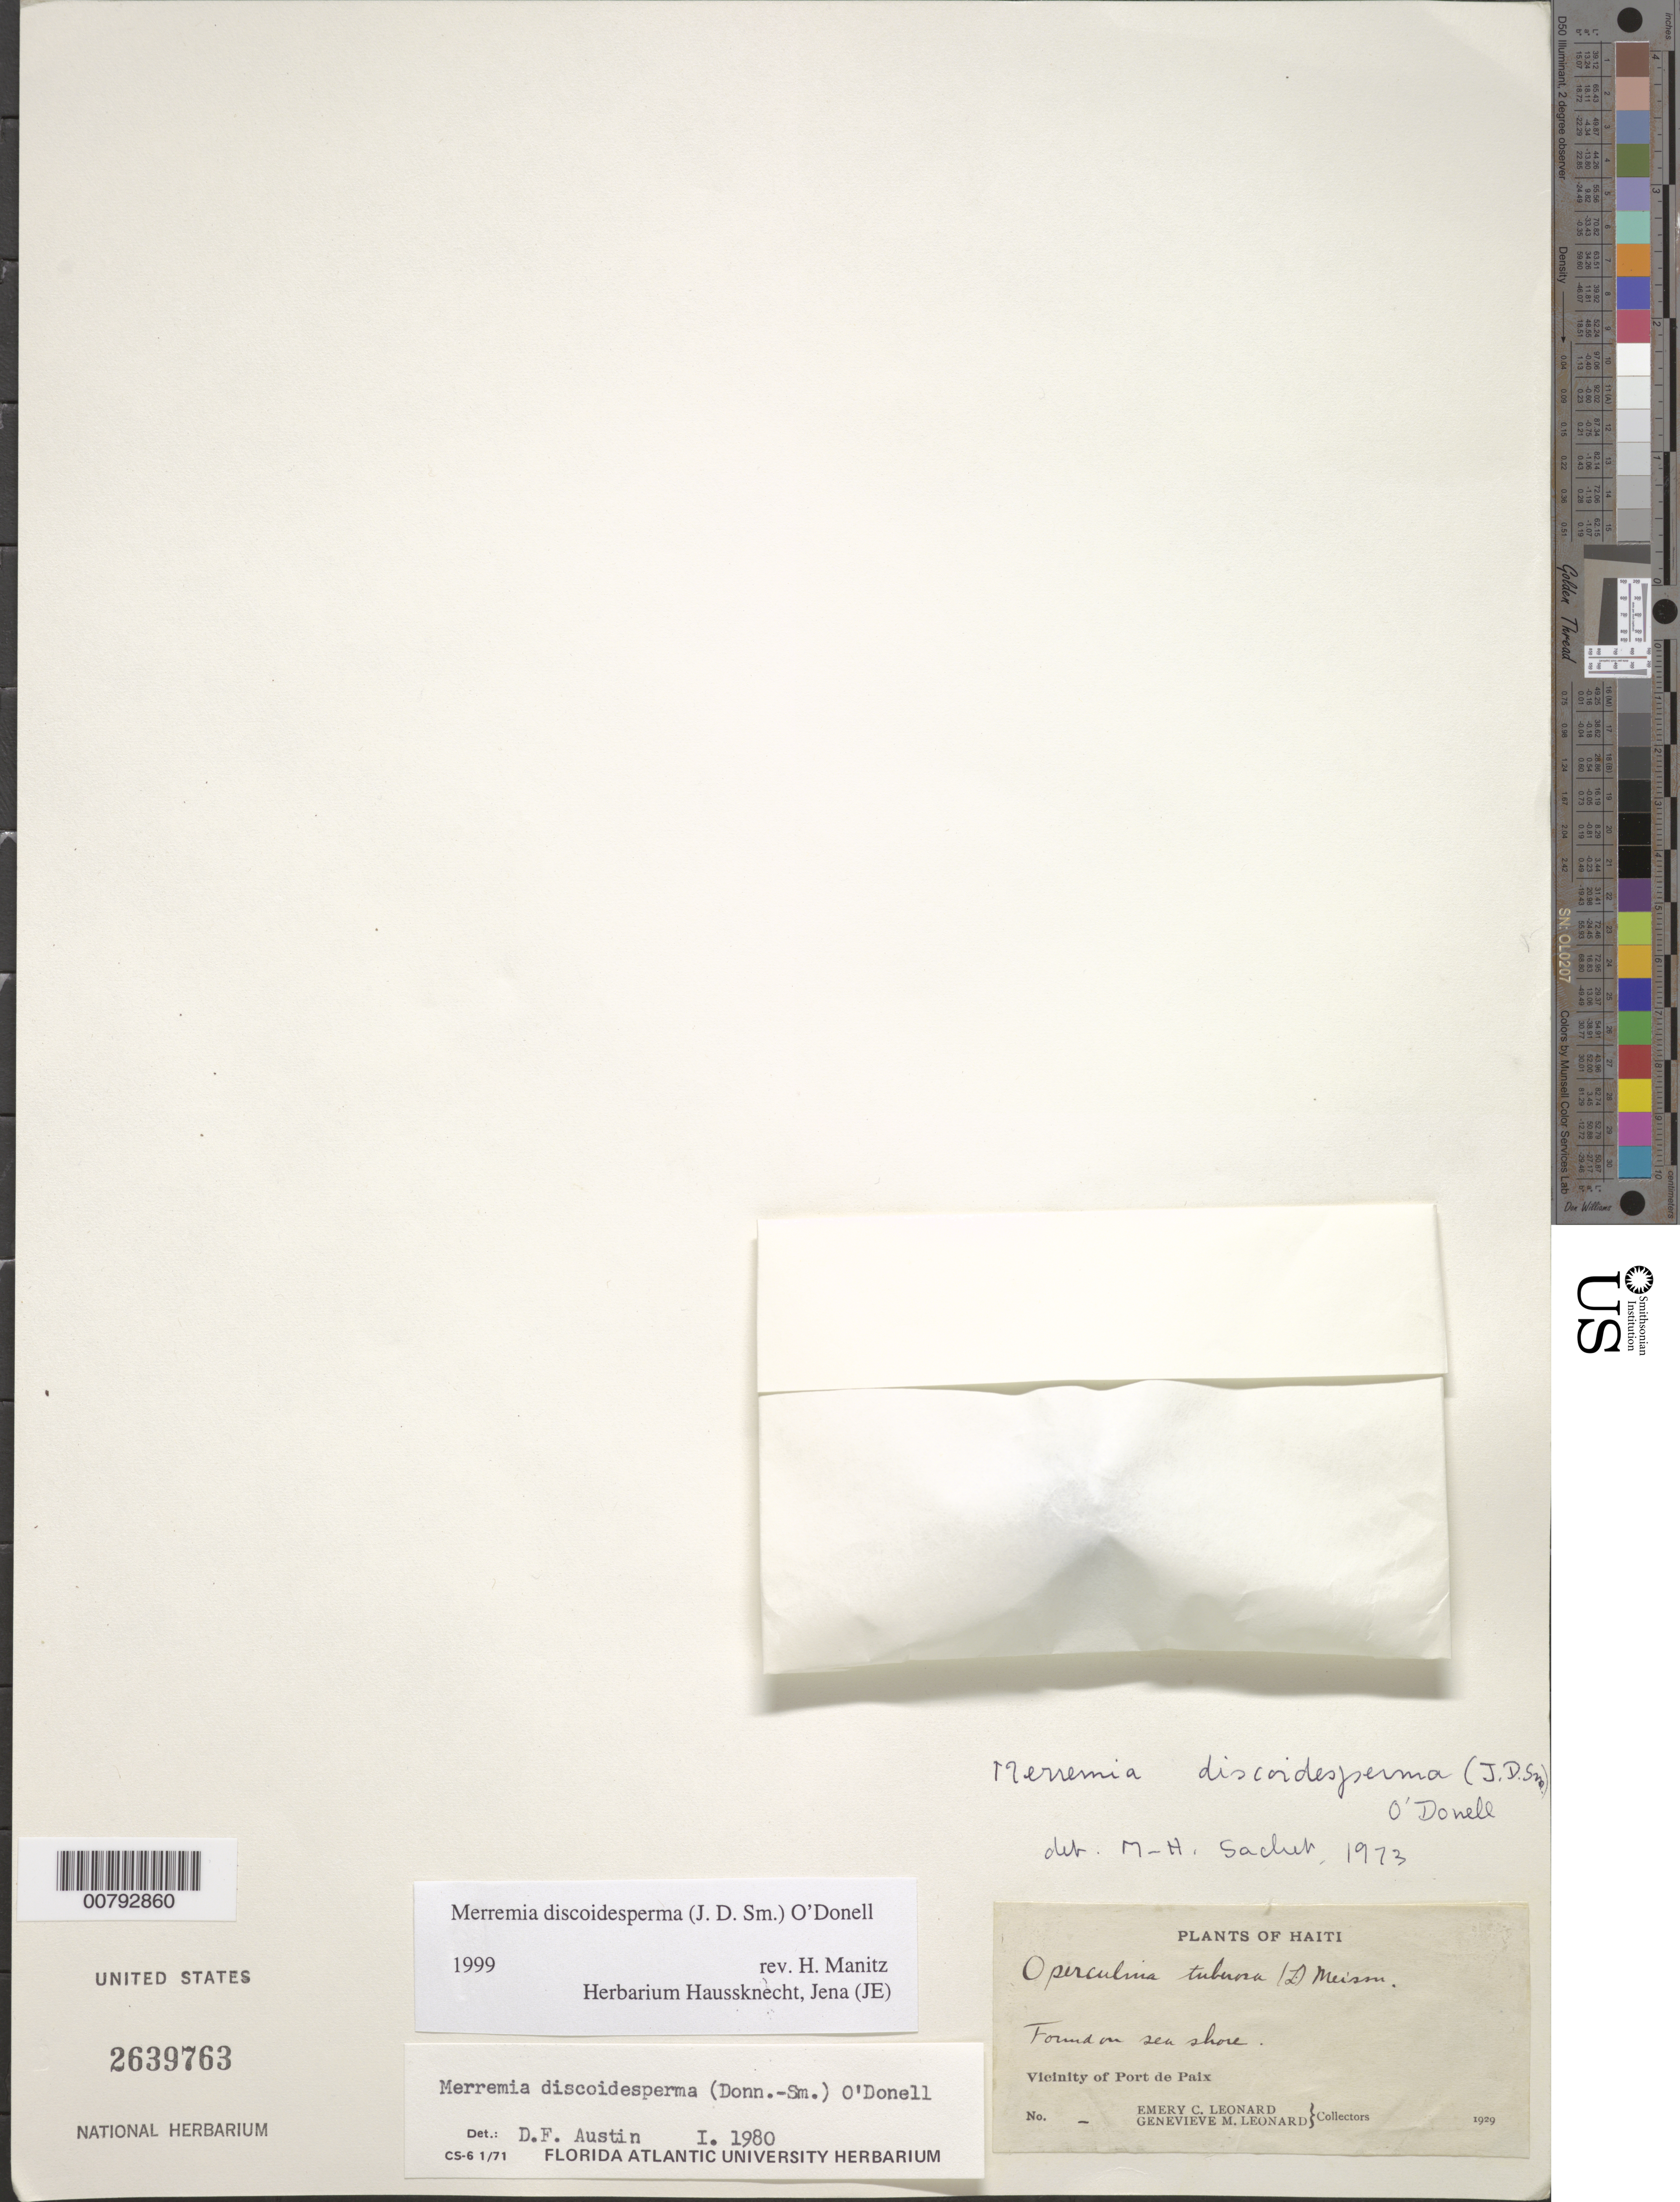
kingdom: Plantae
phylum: Tracheophyta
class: Magnoliopsida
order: Solanales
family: Convolvulaceae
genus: Distimake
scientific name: Distimake discoidesperma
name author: (Donn. Sm.) A. R. Simões & Sim.-Bianch.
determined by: Strong, Mark T., (BOT), Smithsonian Institution - National Museum of Natural History (UNITED STATES)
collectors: E. C. Leonard & G. M. Leonard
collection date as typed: Mar 1929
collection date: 1929-03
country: Haiti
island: Hispaniola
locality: Vicinity of Port de Paix.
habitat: Found on sea shore.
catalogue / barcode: US 2639763